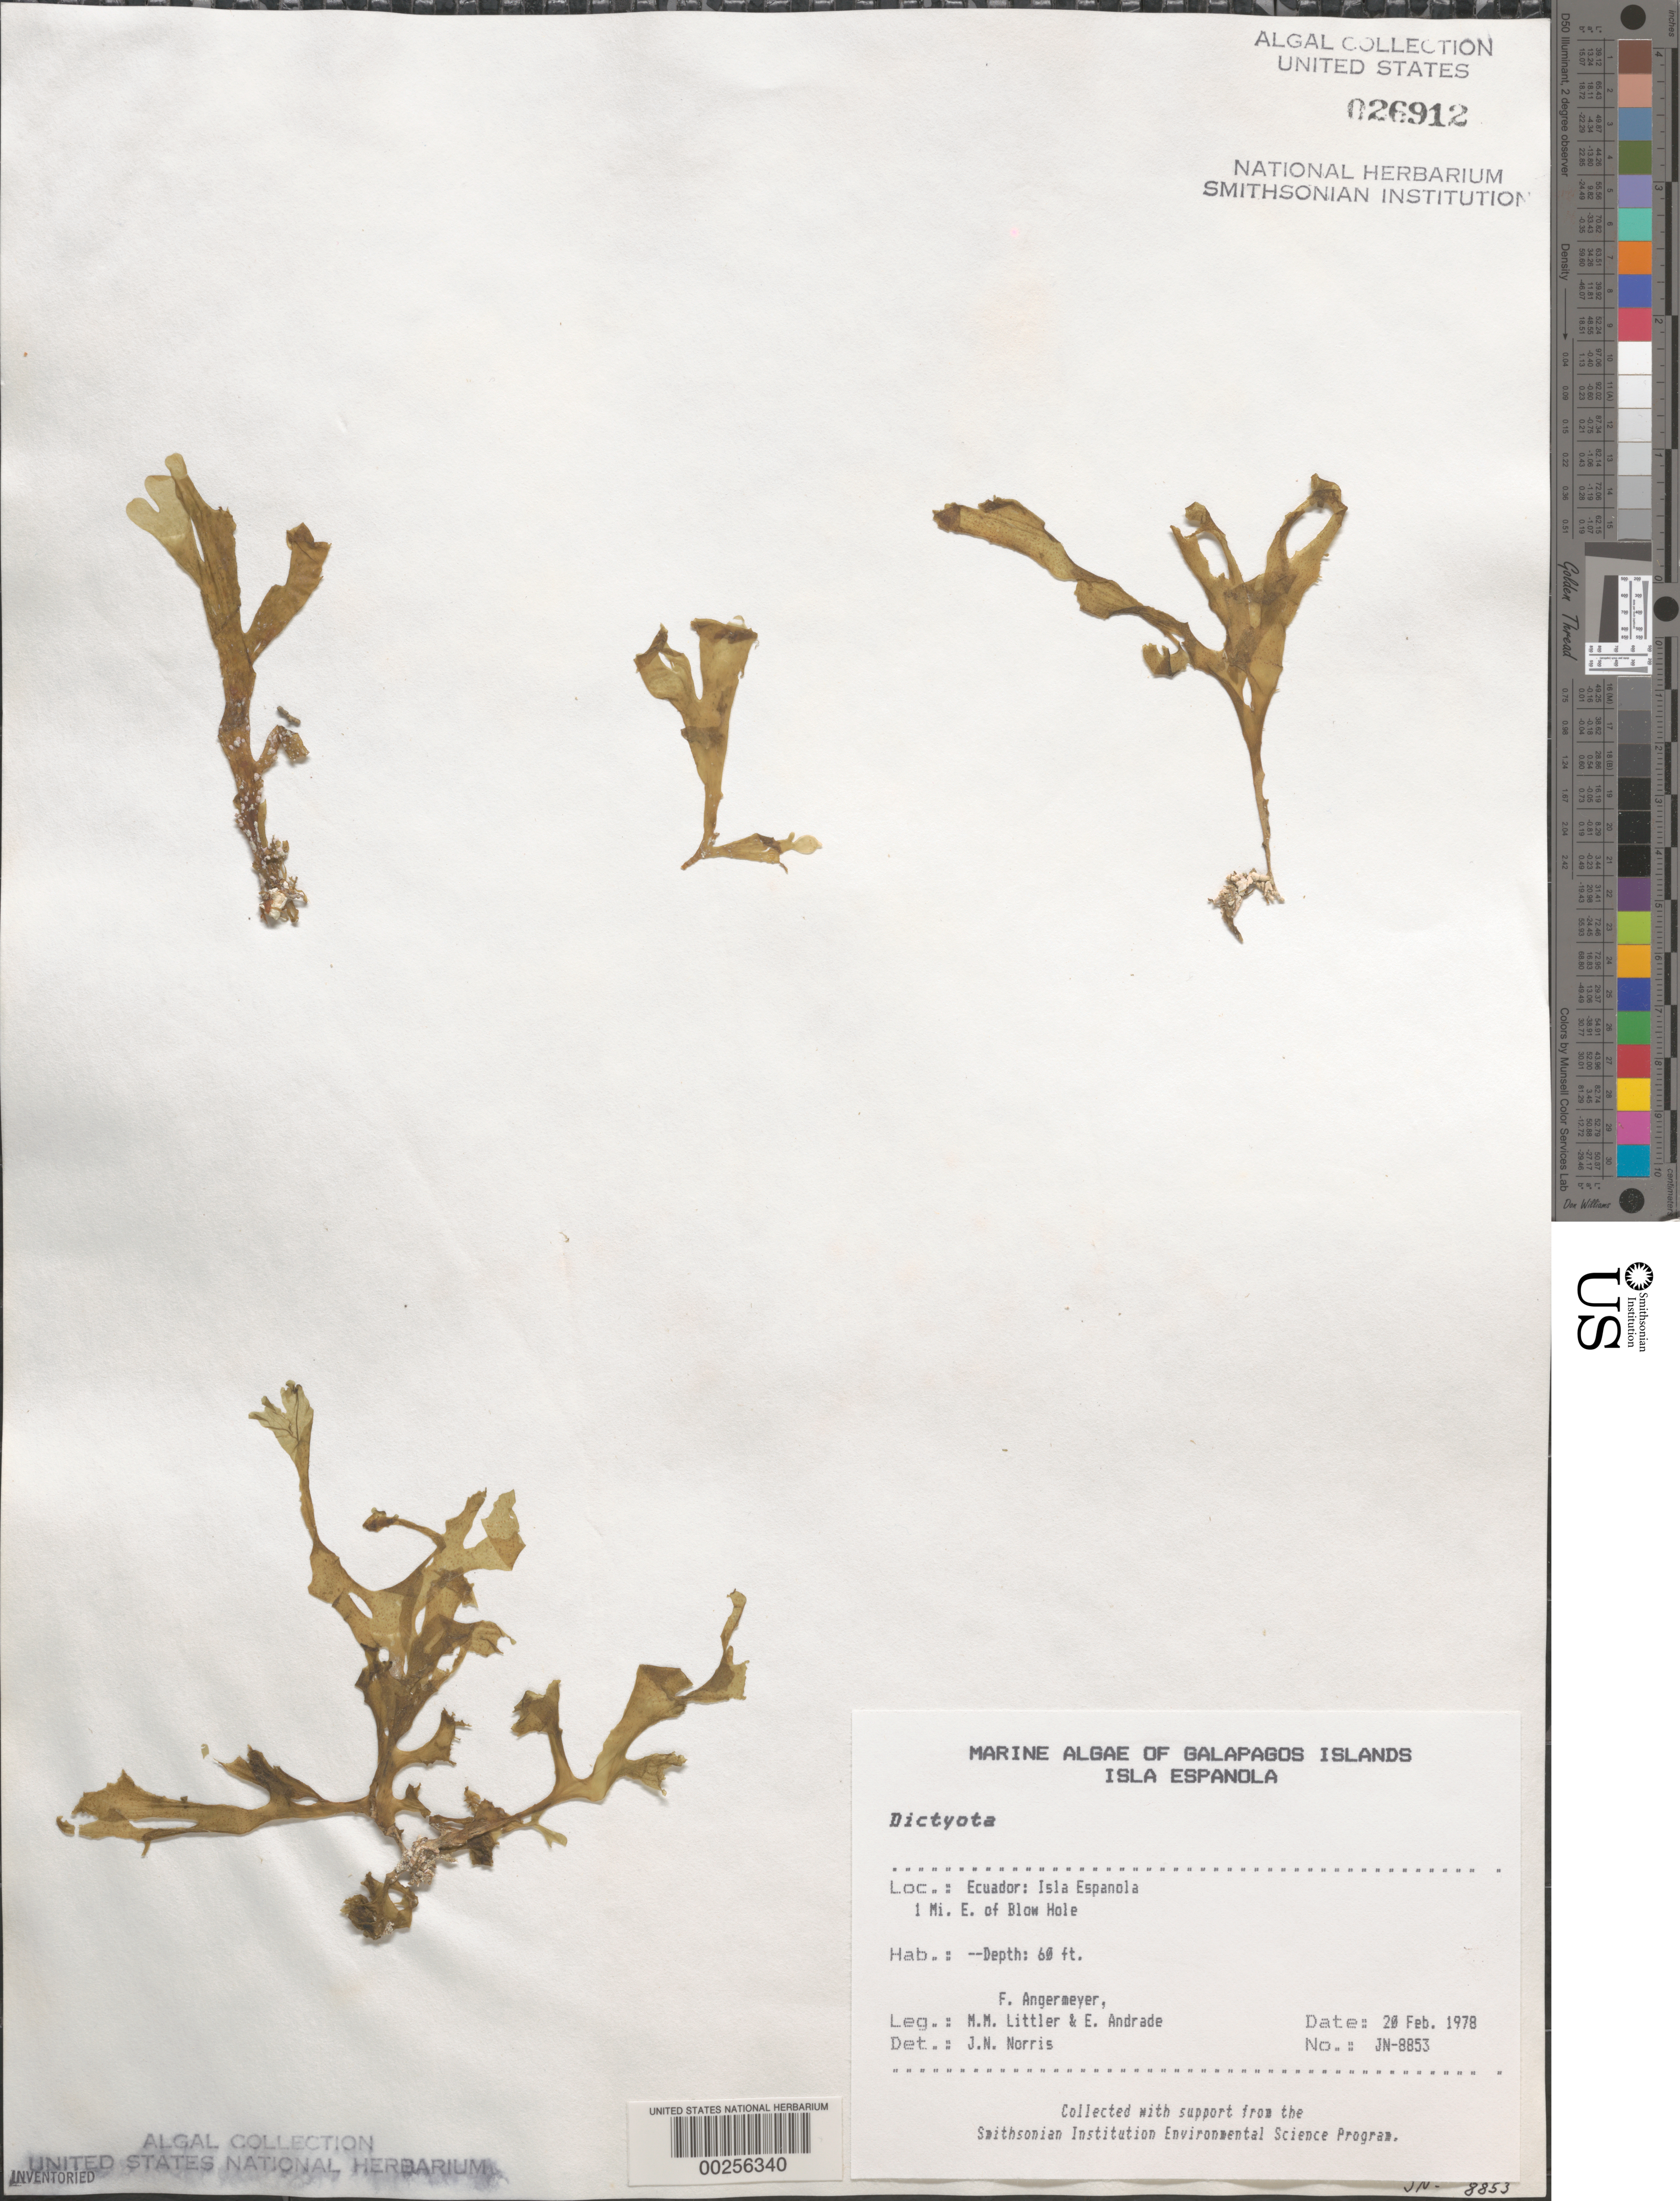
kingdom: Chromista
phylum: Ochrophyta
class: Phaeophyceae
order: Dictyotales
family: Dictyotaceae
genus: Dictyota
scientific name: Dictyota sp.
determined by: Norris, James N.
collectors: M. M. Littler, F. Angermeyer & E. Andrade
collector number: Jn-8853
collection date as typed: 20 Feb 1978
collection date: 1978-02-20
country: Ecuador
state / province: Colón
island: Española [Hood]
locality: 1 mile E of Blow Hole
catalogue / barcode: US 26912